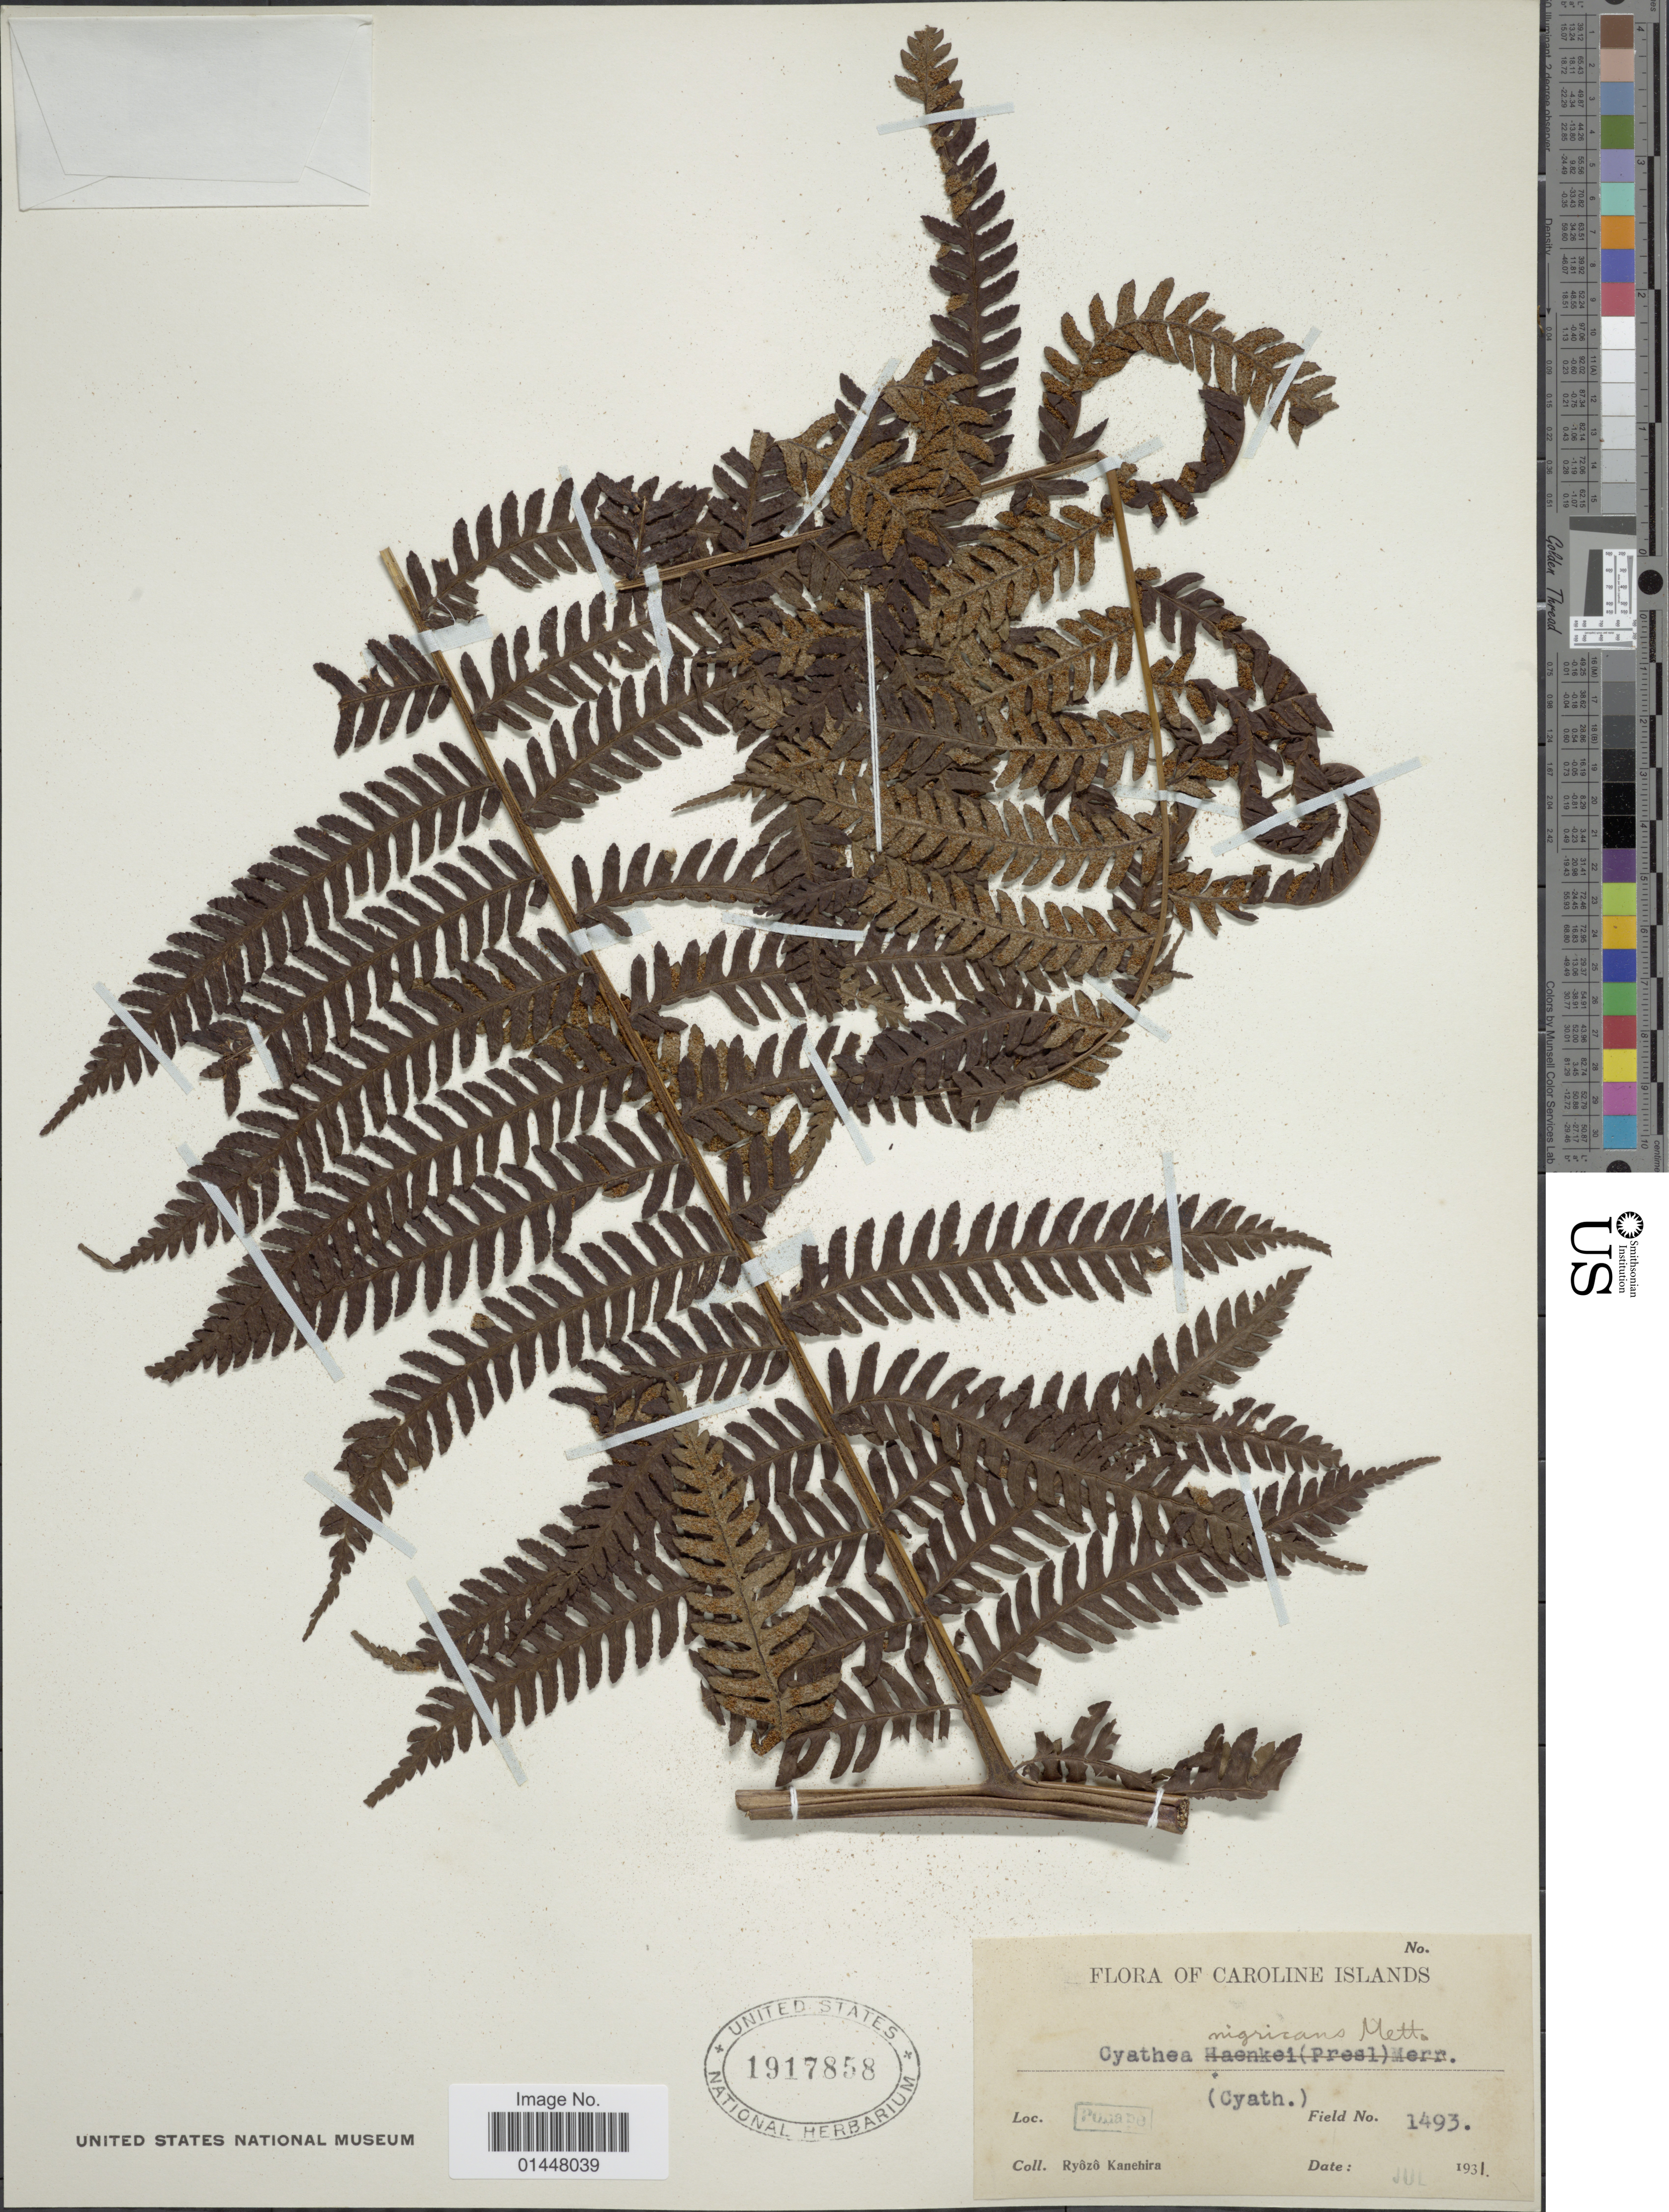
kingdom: Plantae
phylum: Tracheophyta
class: Polypodiopsida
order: Cyatheales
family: Cyatheaceae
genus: Sphaeropteris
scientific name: Sphaeropteris nigricans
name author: (Mett.) R.M. Tryon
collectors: R. Kanehira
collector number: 1493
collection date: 1931-07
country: Micronesia, Federated States of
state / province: Pohnpei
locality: Caroline islands, Ponape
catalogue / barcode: US 1917858